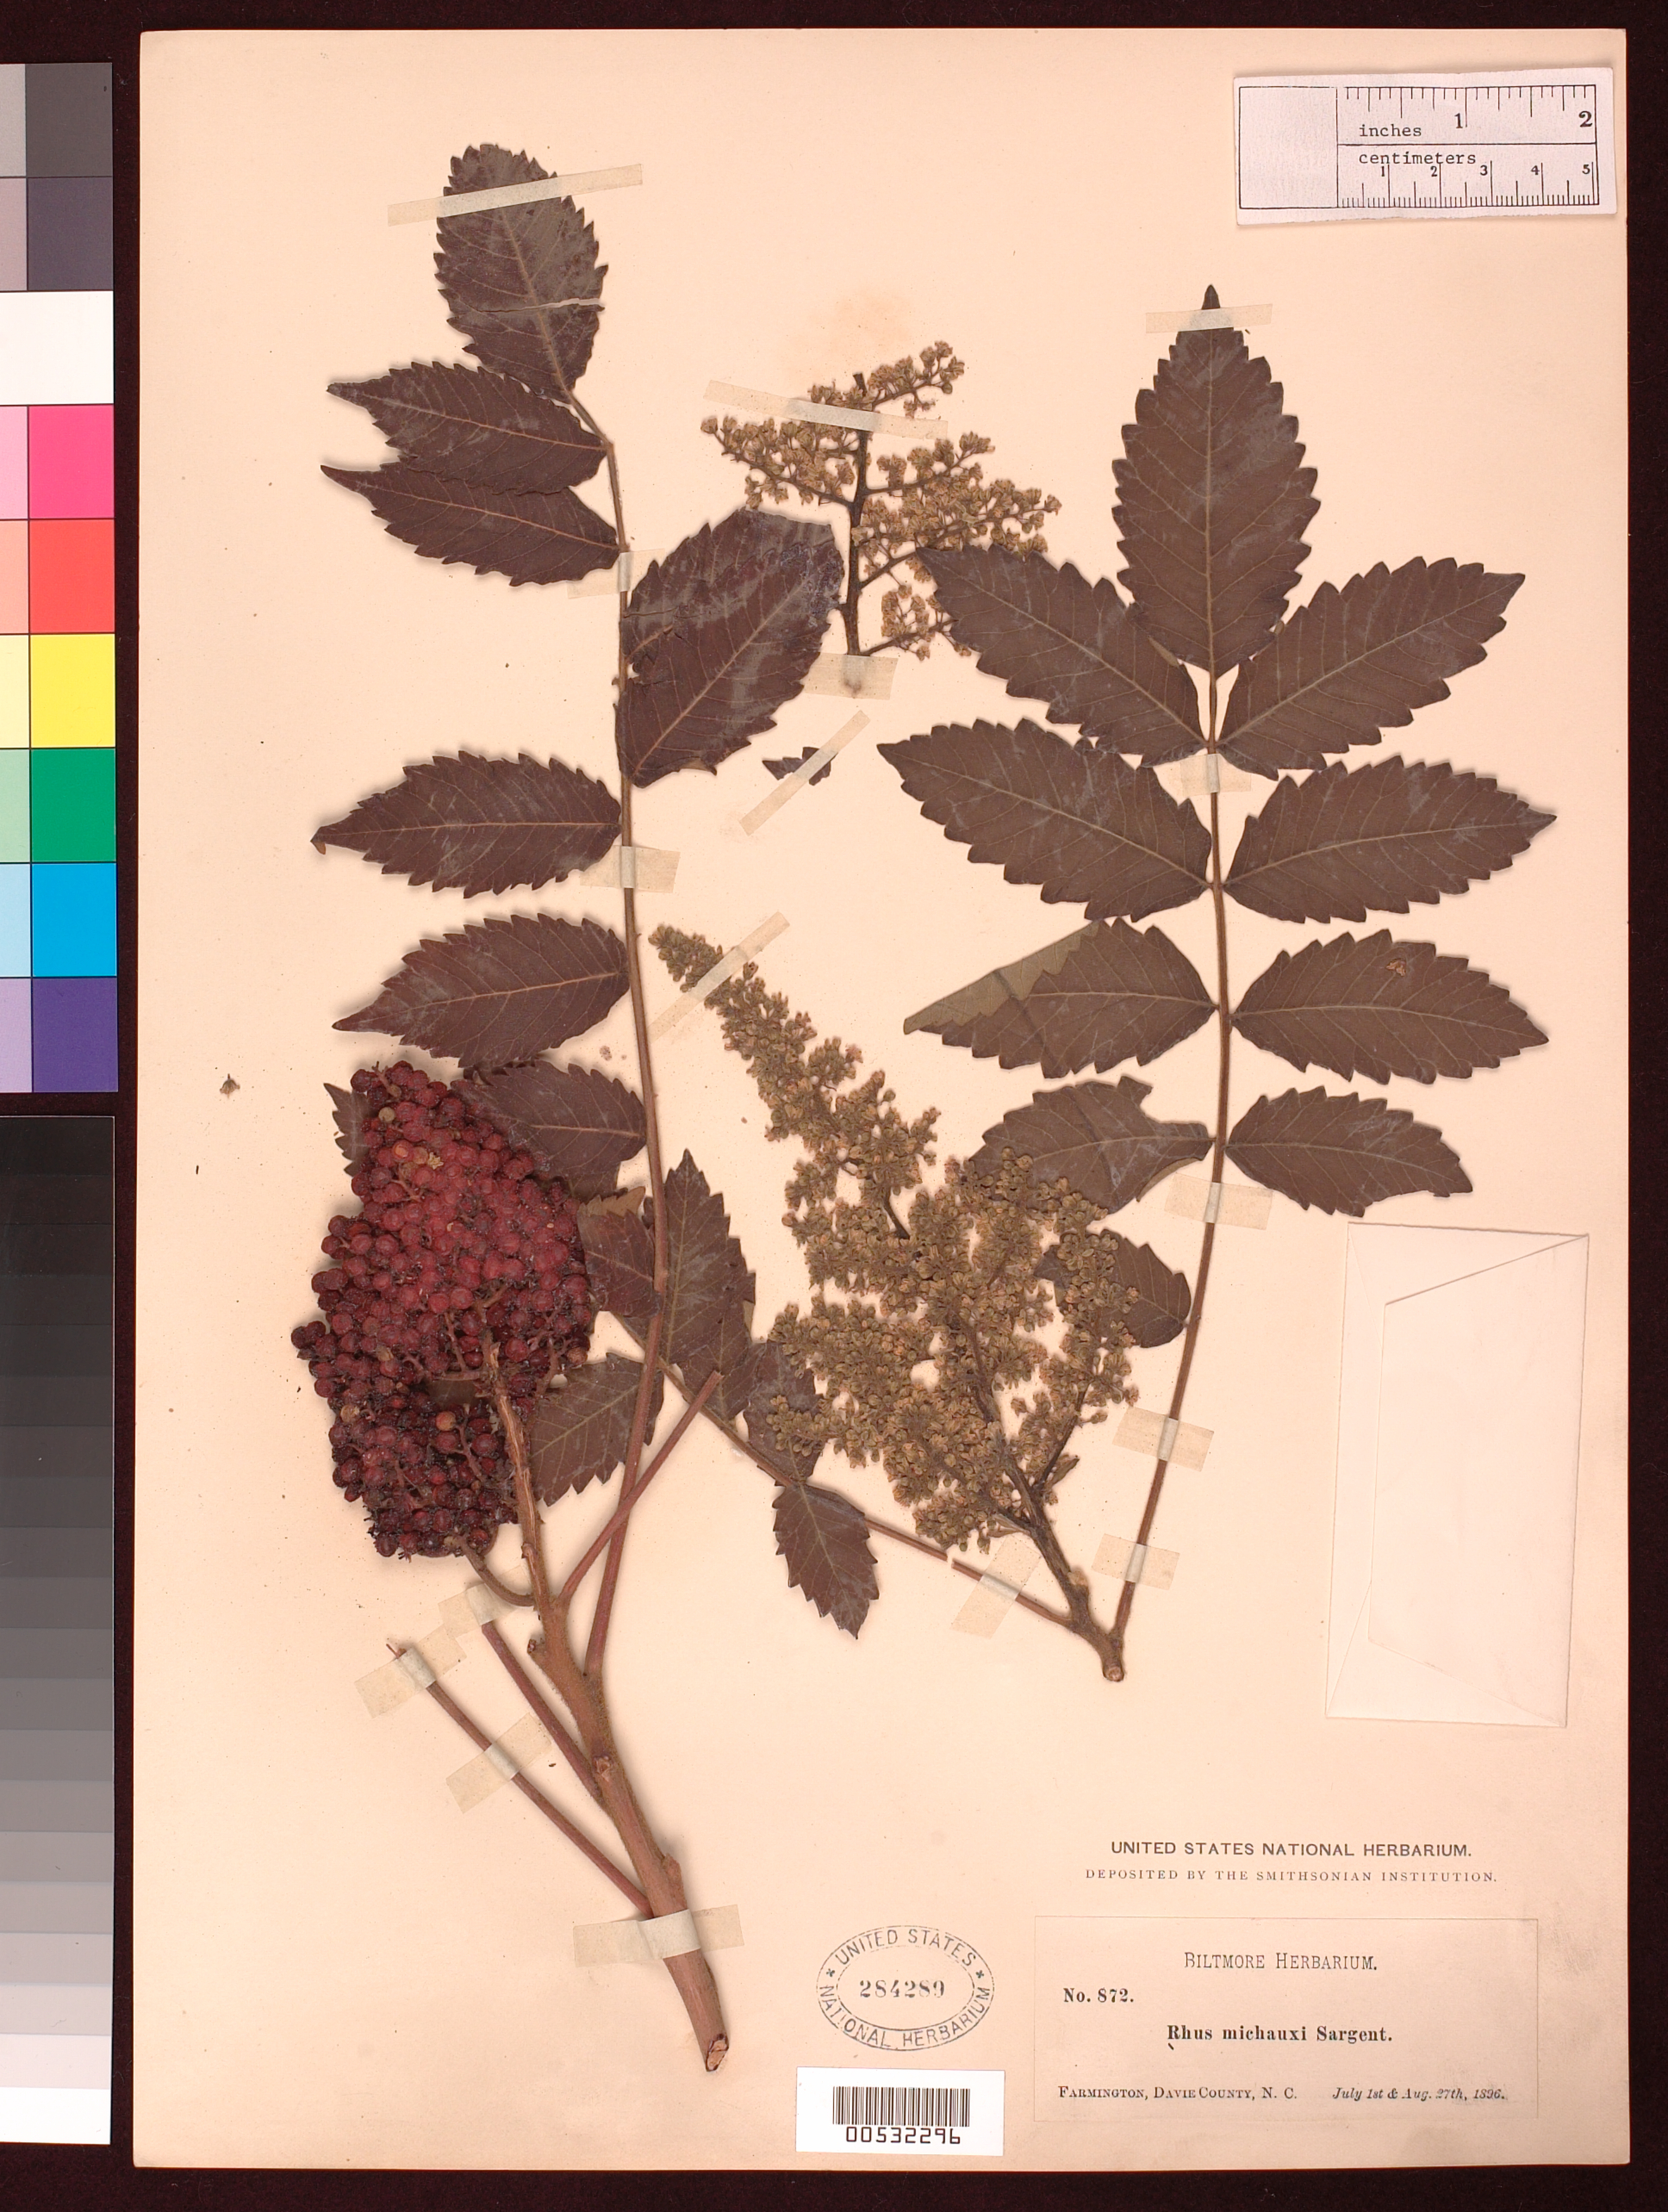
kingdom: Plantae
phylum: Tracheophyta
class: Magnoliopsida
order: Sapindales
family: Anacardiaceae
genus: Rhus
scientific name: Rhus michauxii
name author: Sarg.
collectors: ex herb. Biltmore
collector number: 872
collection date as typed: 01 Jul 1896 to 27 Aug 1896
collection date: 1896-07-01/1896-08-27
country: United States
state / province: North Carolina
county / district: Davine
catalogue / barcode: US 284289